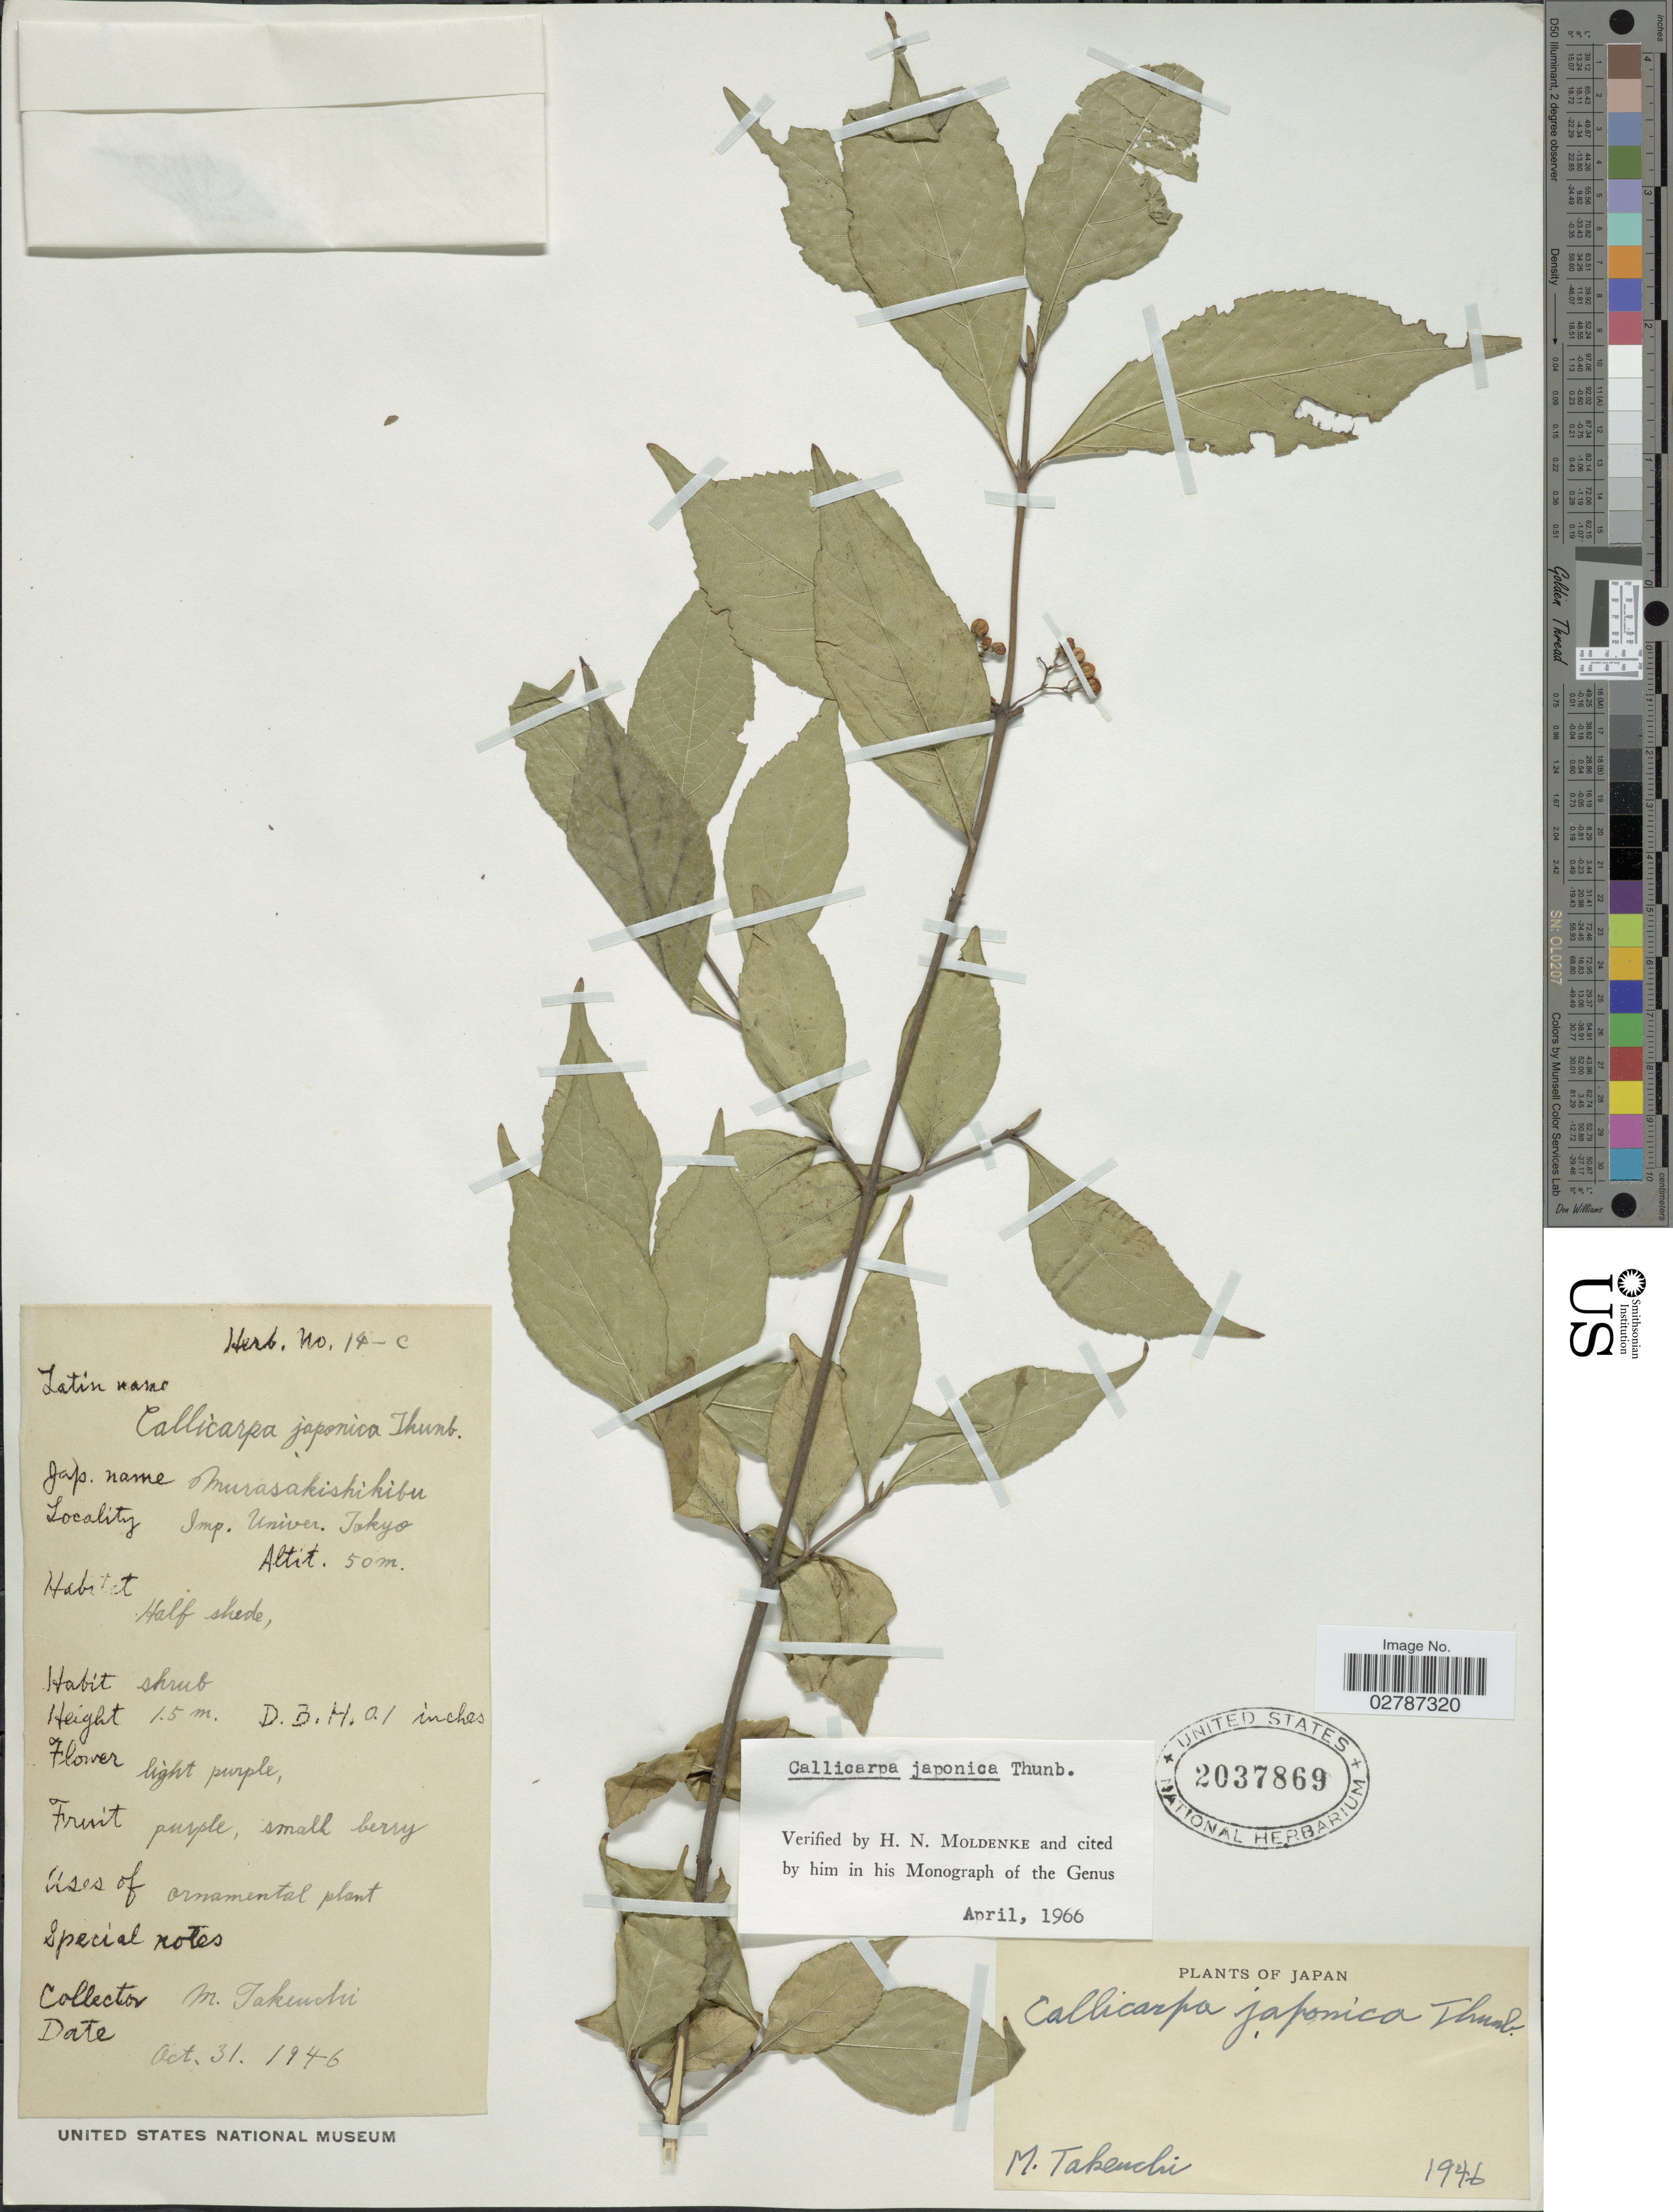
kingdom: Plantae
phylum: Tracheophyta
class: Magnoliopsida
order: Lamiales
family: Lamiaceae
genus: Callicarpa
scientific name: Callicarpa japonica var. japonica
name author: Thunb.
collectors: M. Takenchi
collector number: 14-C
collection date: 1946-10-31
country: Japan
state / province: Tokyo, Federal City of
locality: Imp. Univer. Tokyo.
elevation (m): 50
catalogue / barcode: US 2037869